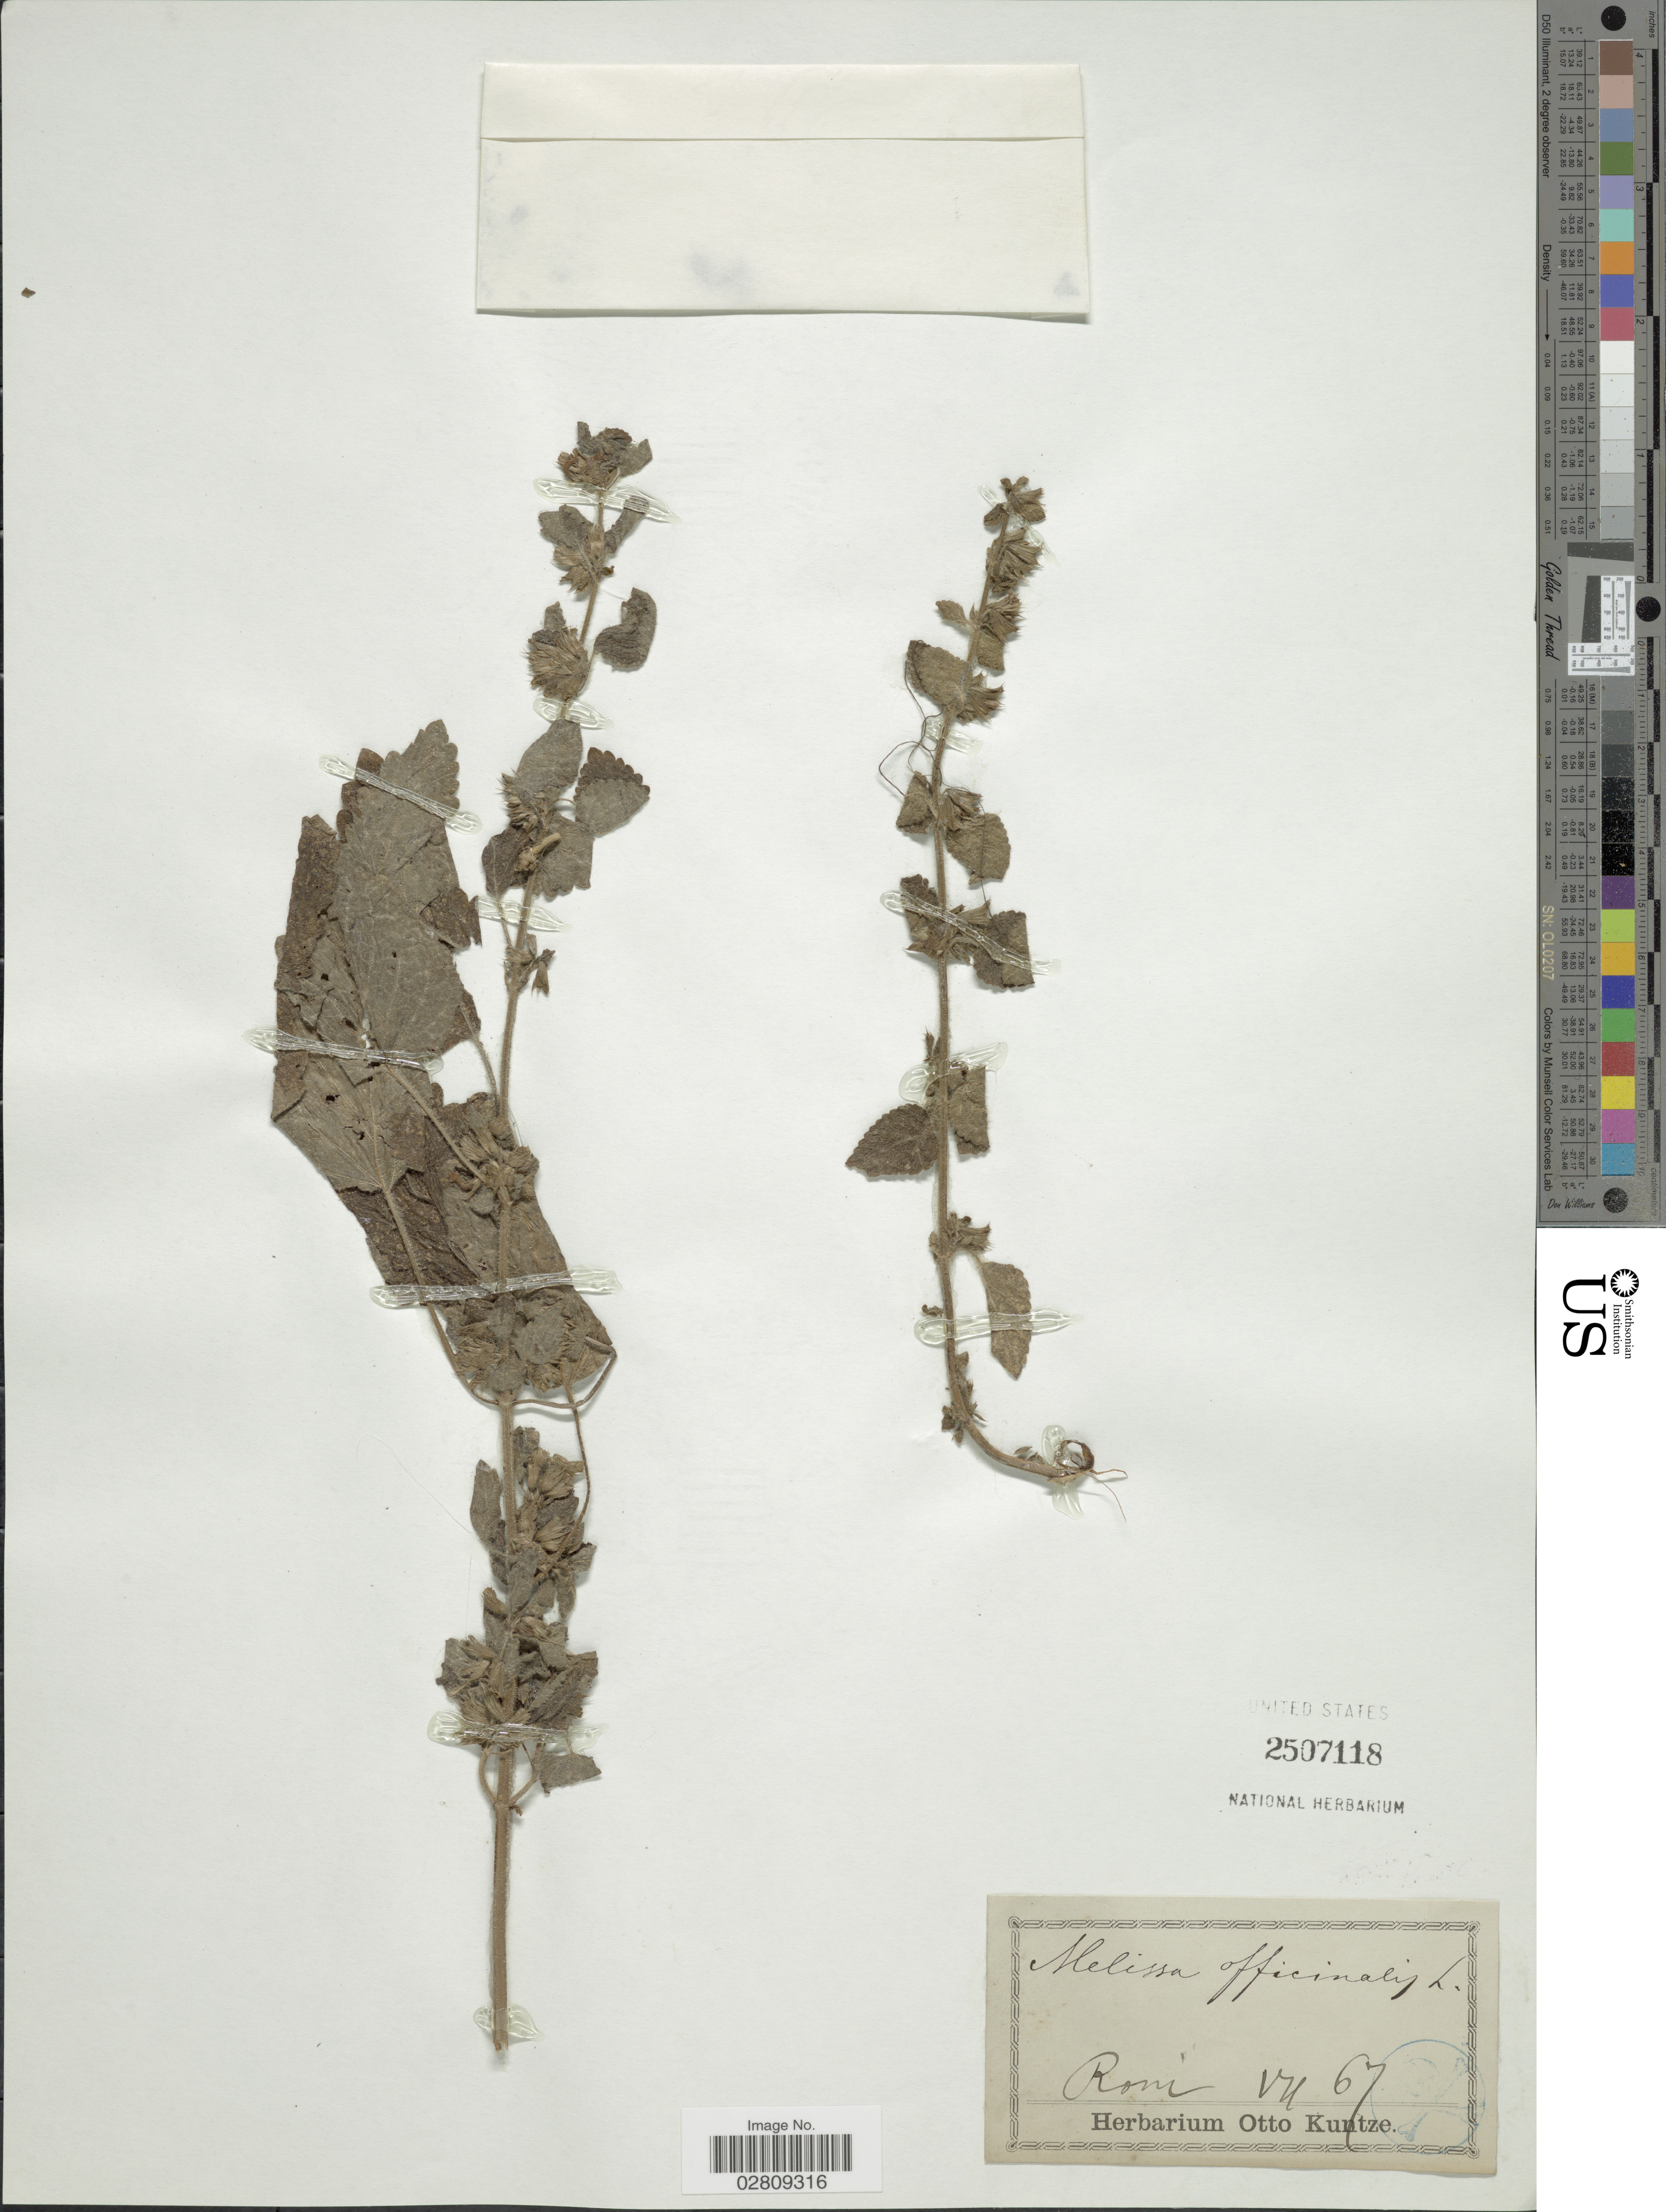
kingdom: Plantae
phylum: Tracheophyta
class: Magnoliopsida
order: Lamiales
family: Lamiaceae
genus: Melissa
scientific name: Melissa officinalis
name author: L.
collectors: ex herb. Otto Kuntze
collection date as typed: Transcribed d/m/y: /7/67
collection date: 1867-07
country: Italy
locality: Rom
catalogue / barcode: US 2507118